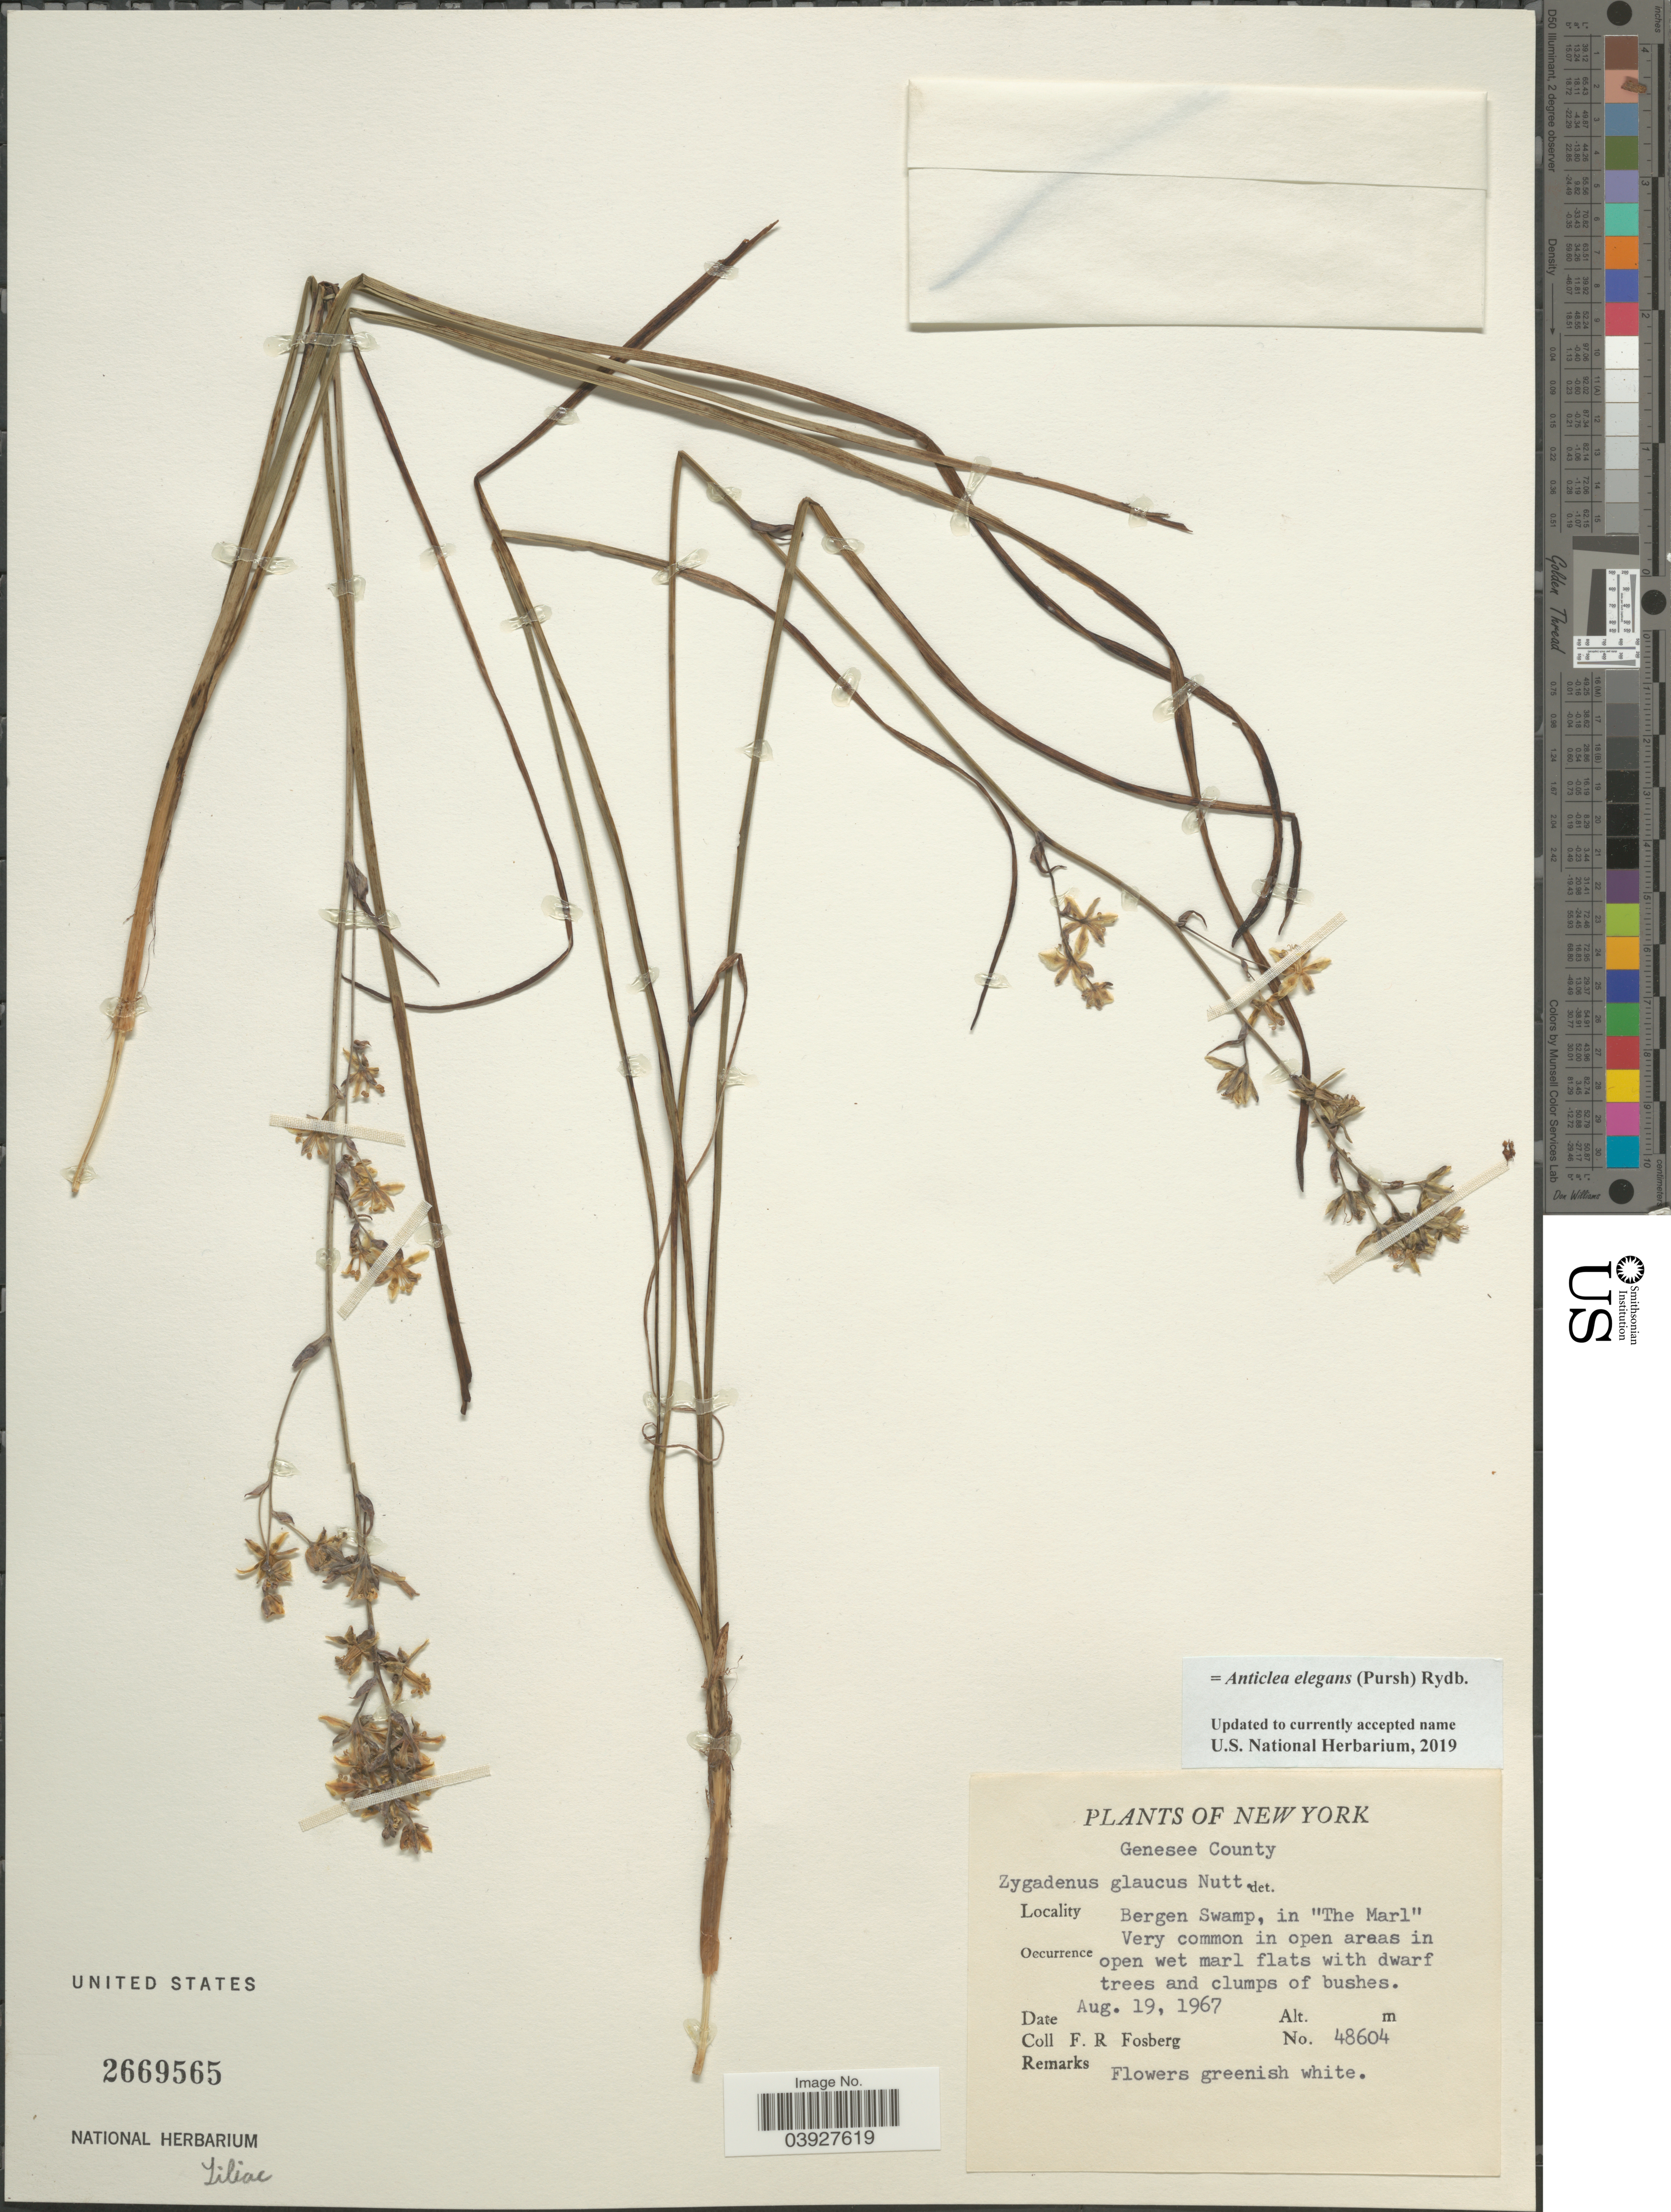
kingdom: Plantae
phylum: Tracheophyta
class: Liliopsida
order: Liliales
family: Melanthiaceae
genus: Anticlea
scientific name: Anticlea elegans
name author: (Pursh) Rydb.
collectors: F. R. Fosberg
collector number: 48604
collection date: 1967-08-19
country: United States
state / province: New York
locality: Genesee County. Bergen Swamp, in 'The Marl'.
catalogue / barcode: US 2669565